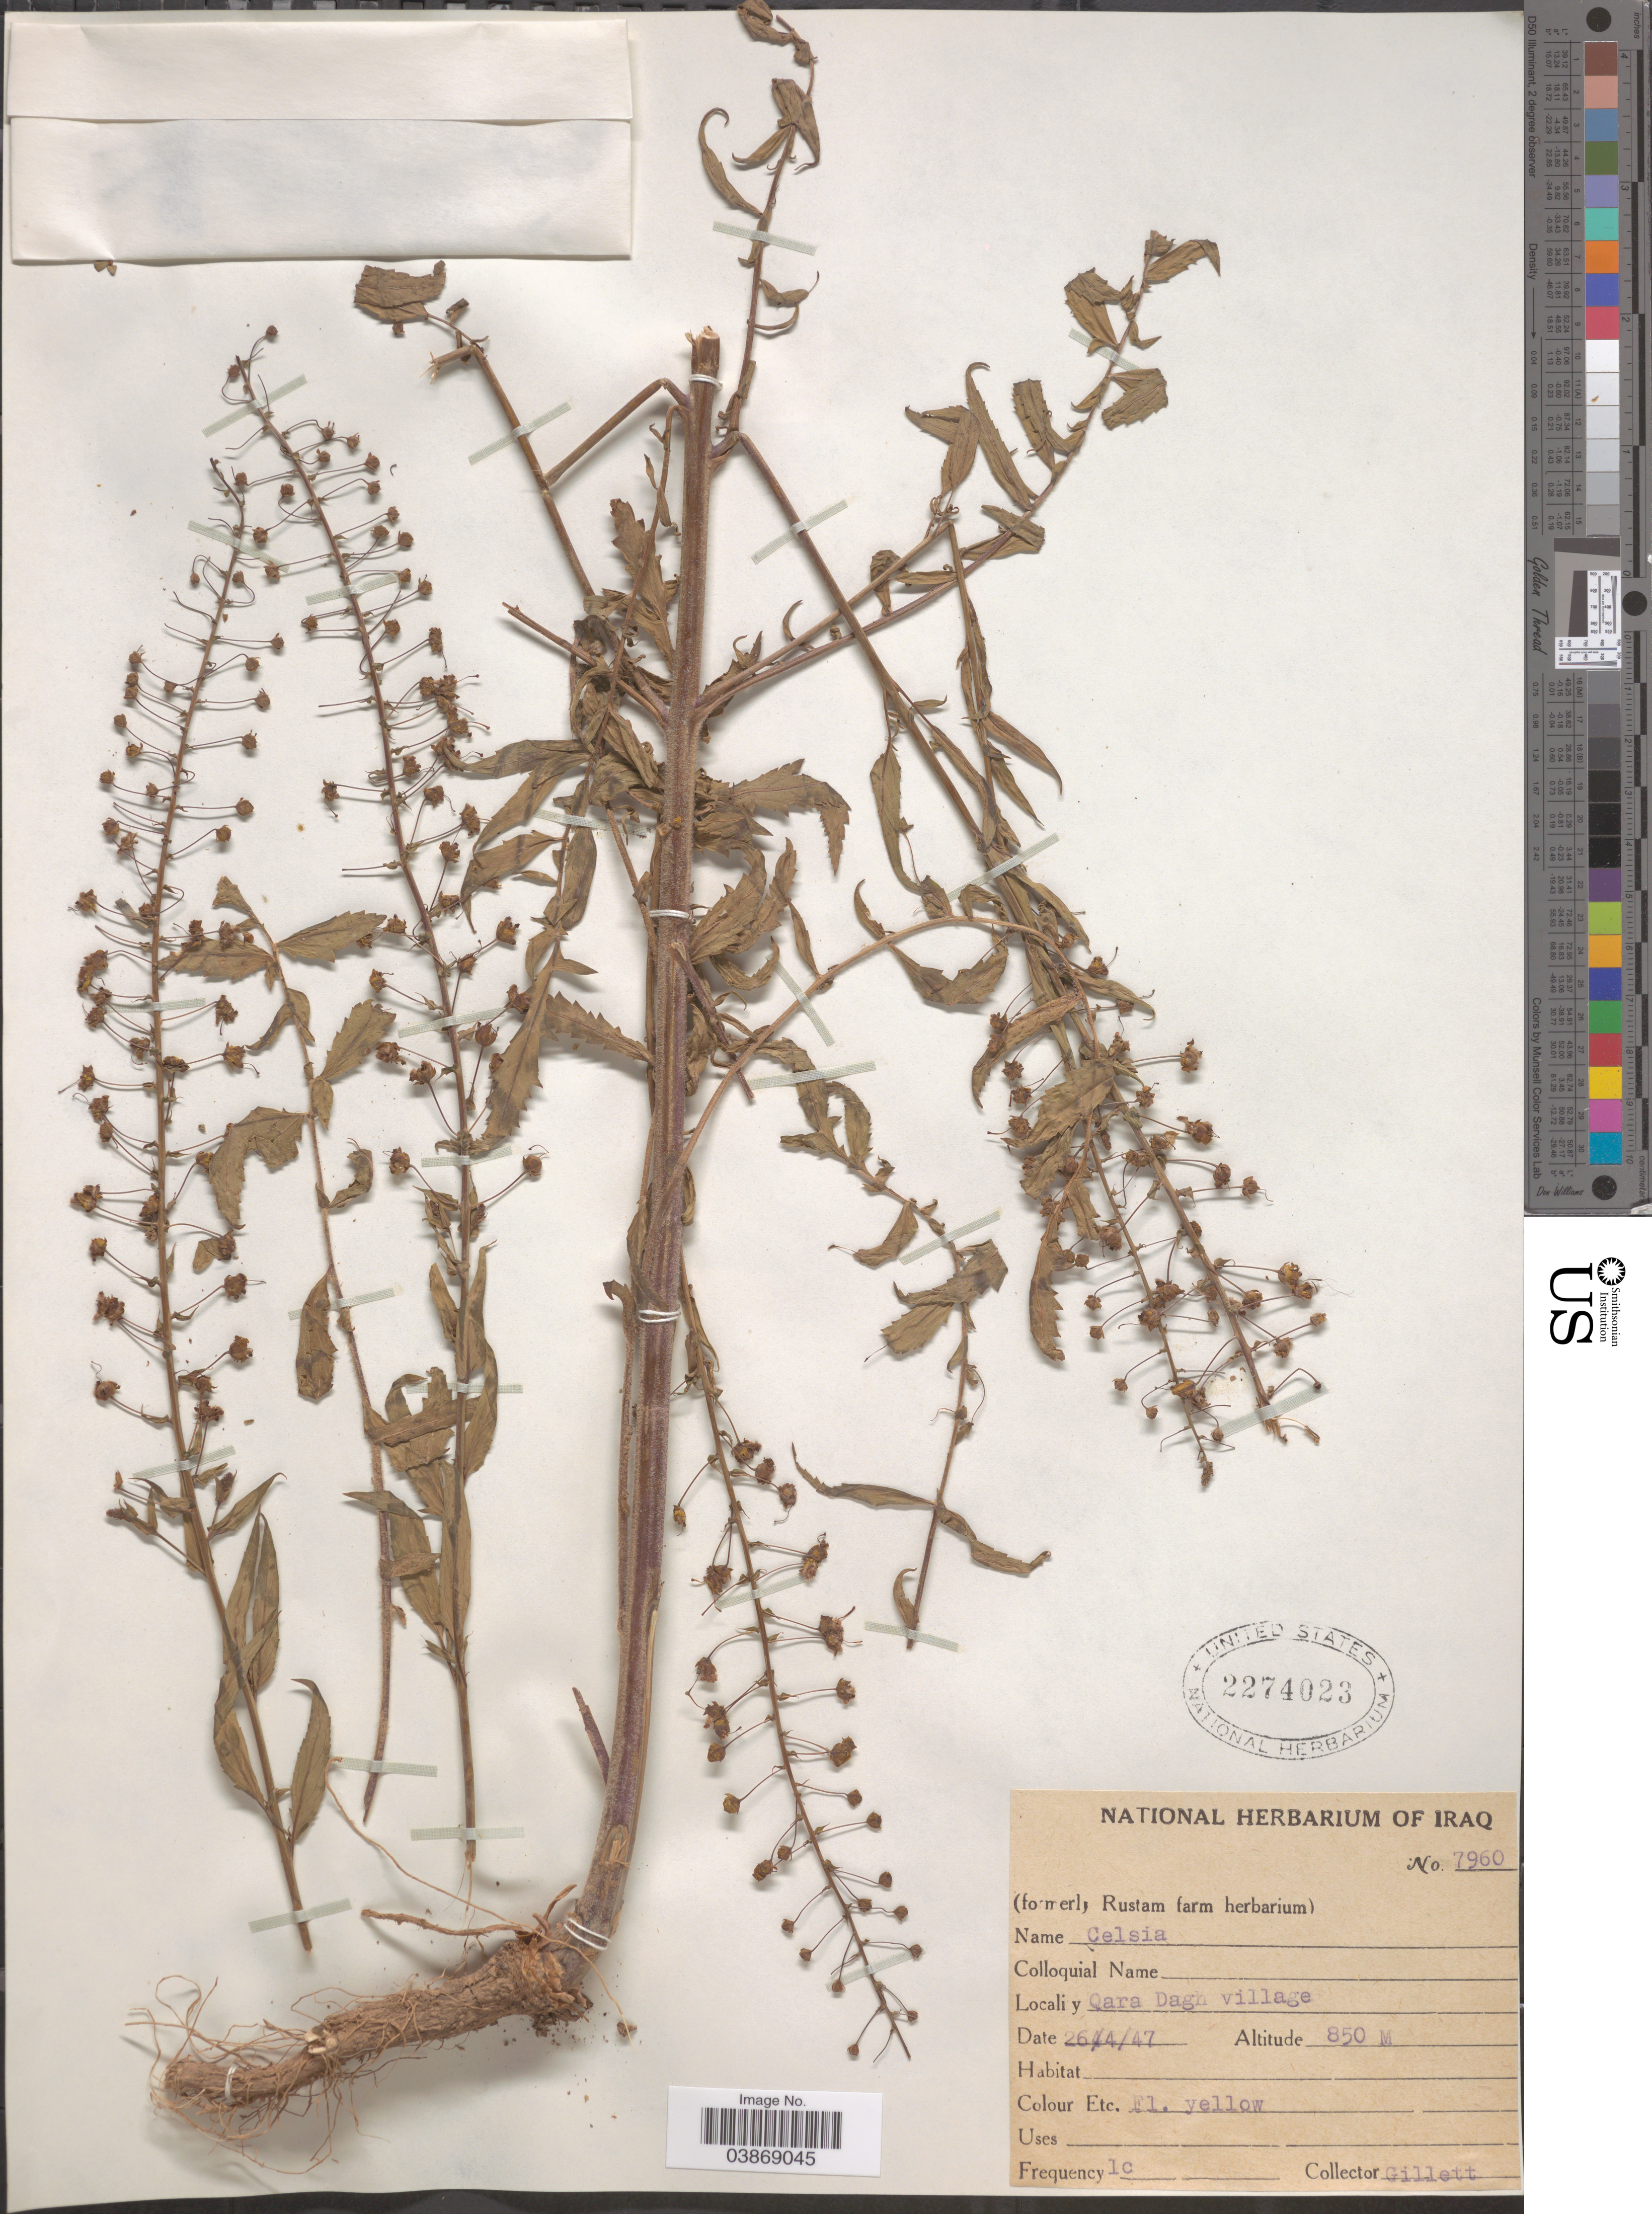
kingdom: Plantae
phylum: Tracheophyta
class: Magnoliopsida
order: Lamiales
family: Scrophulariaceae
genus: Celsia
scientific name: Celsia sp.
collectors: Gillett, --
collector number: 7960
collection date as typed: Transcribed d/m/y: 26/4/47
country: Iraq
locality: Qara Dagh village.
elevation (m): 850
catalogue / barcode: US 2274023